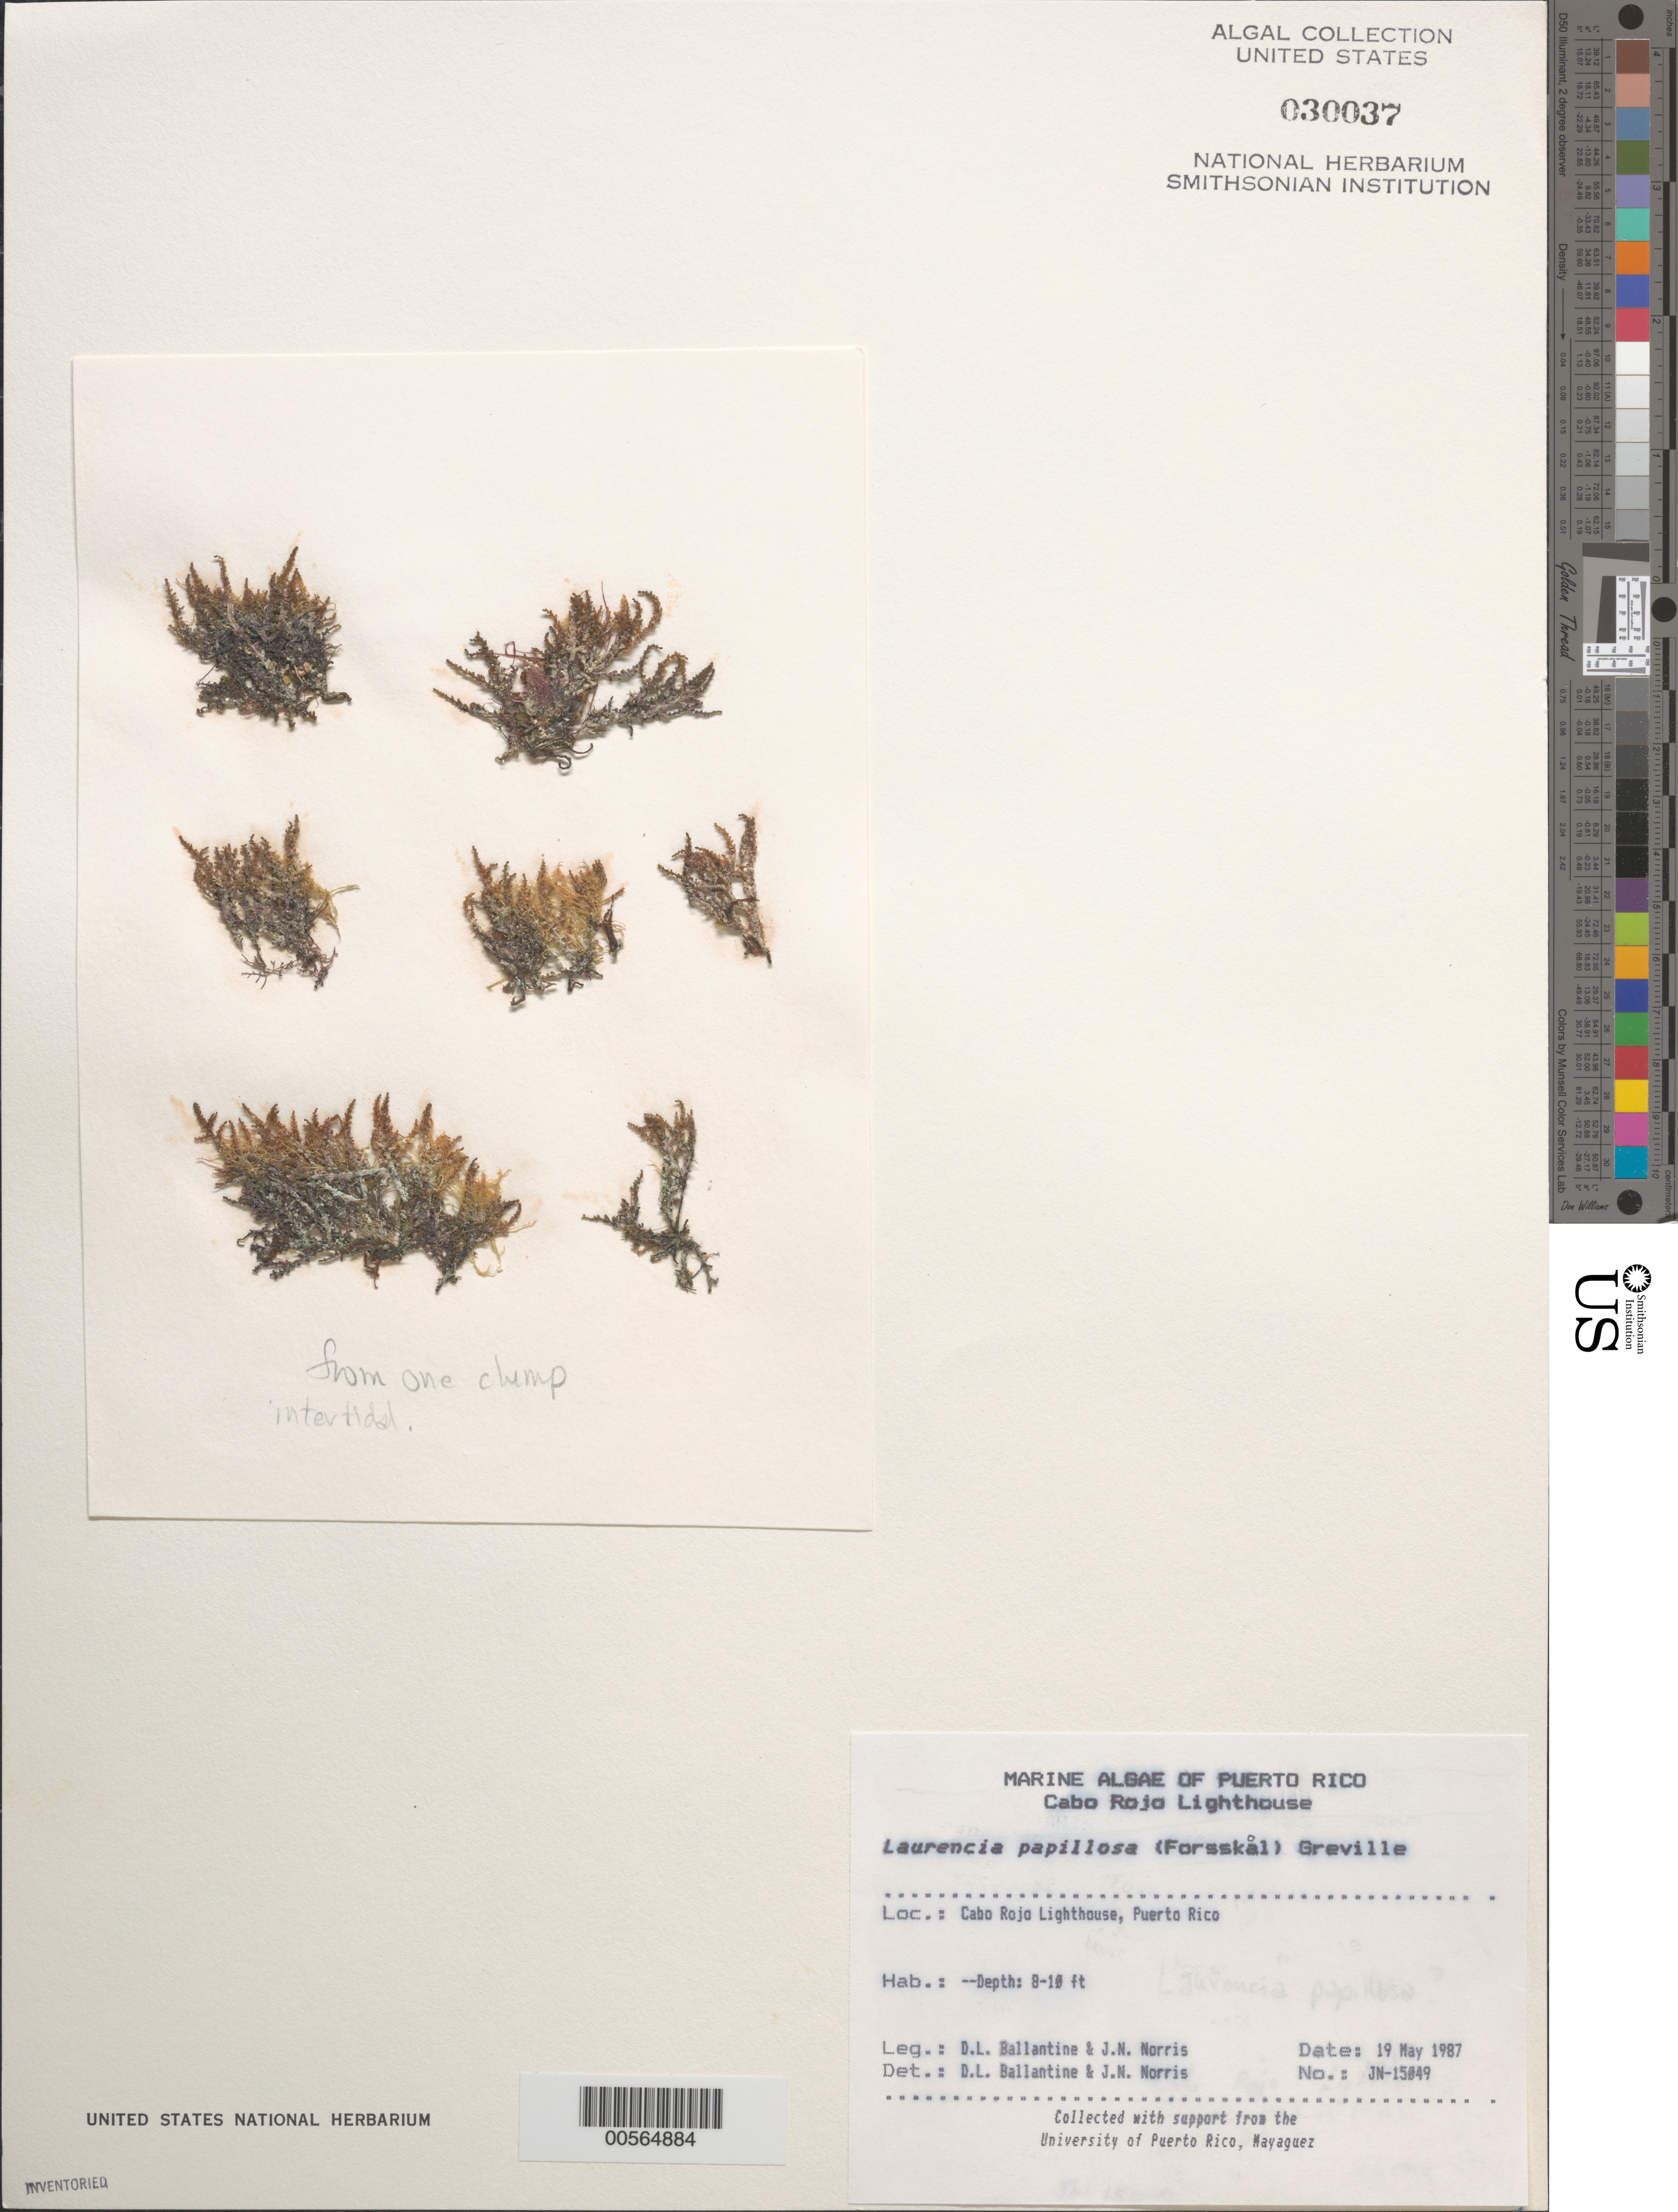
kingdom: Plantae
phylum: Rhodophyta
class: Florideophyceae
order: Ceramiales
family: Rhodomelaceae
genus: Palisada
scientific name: Palisada perforata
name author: (Bory) K.W. Nam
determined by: Algae name updating Project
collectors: D.L. Ballantine & J. N. Norris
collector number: JN-15049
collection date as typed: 19 May 1987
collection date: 1987-05-19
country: Puerto Rico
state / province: Cabo Rojo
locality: Cabo Rojo Lighthouse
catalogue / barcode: US 30037